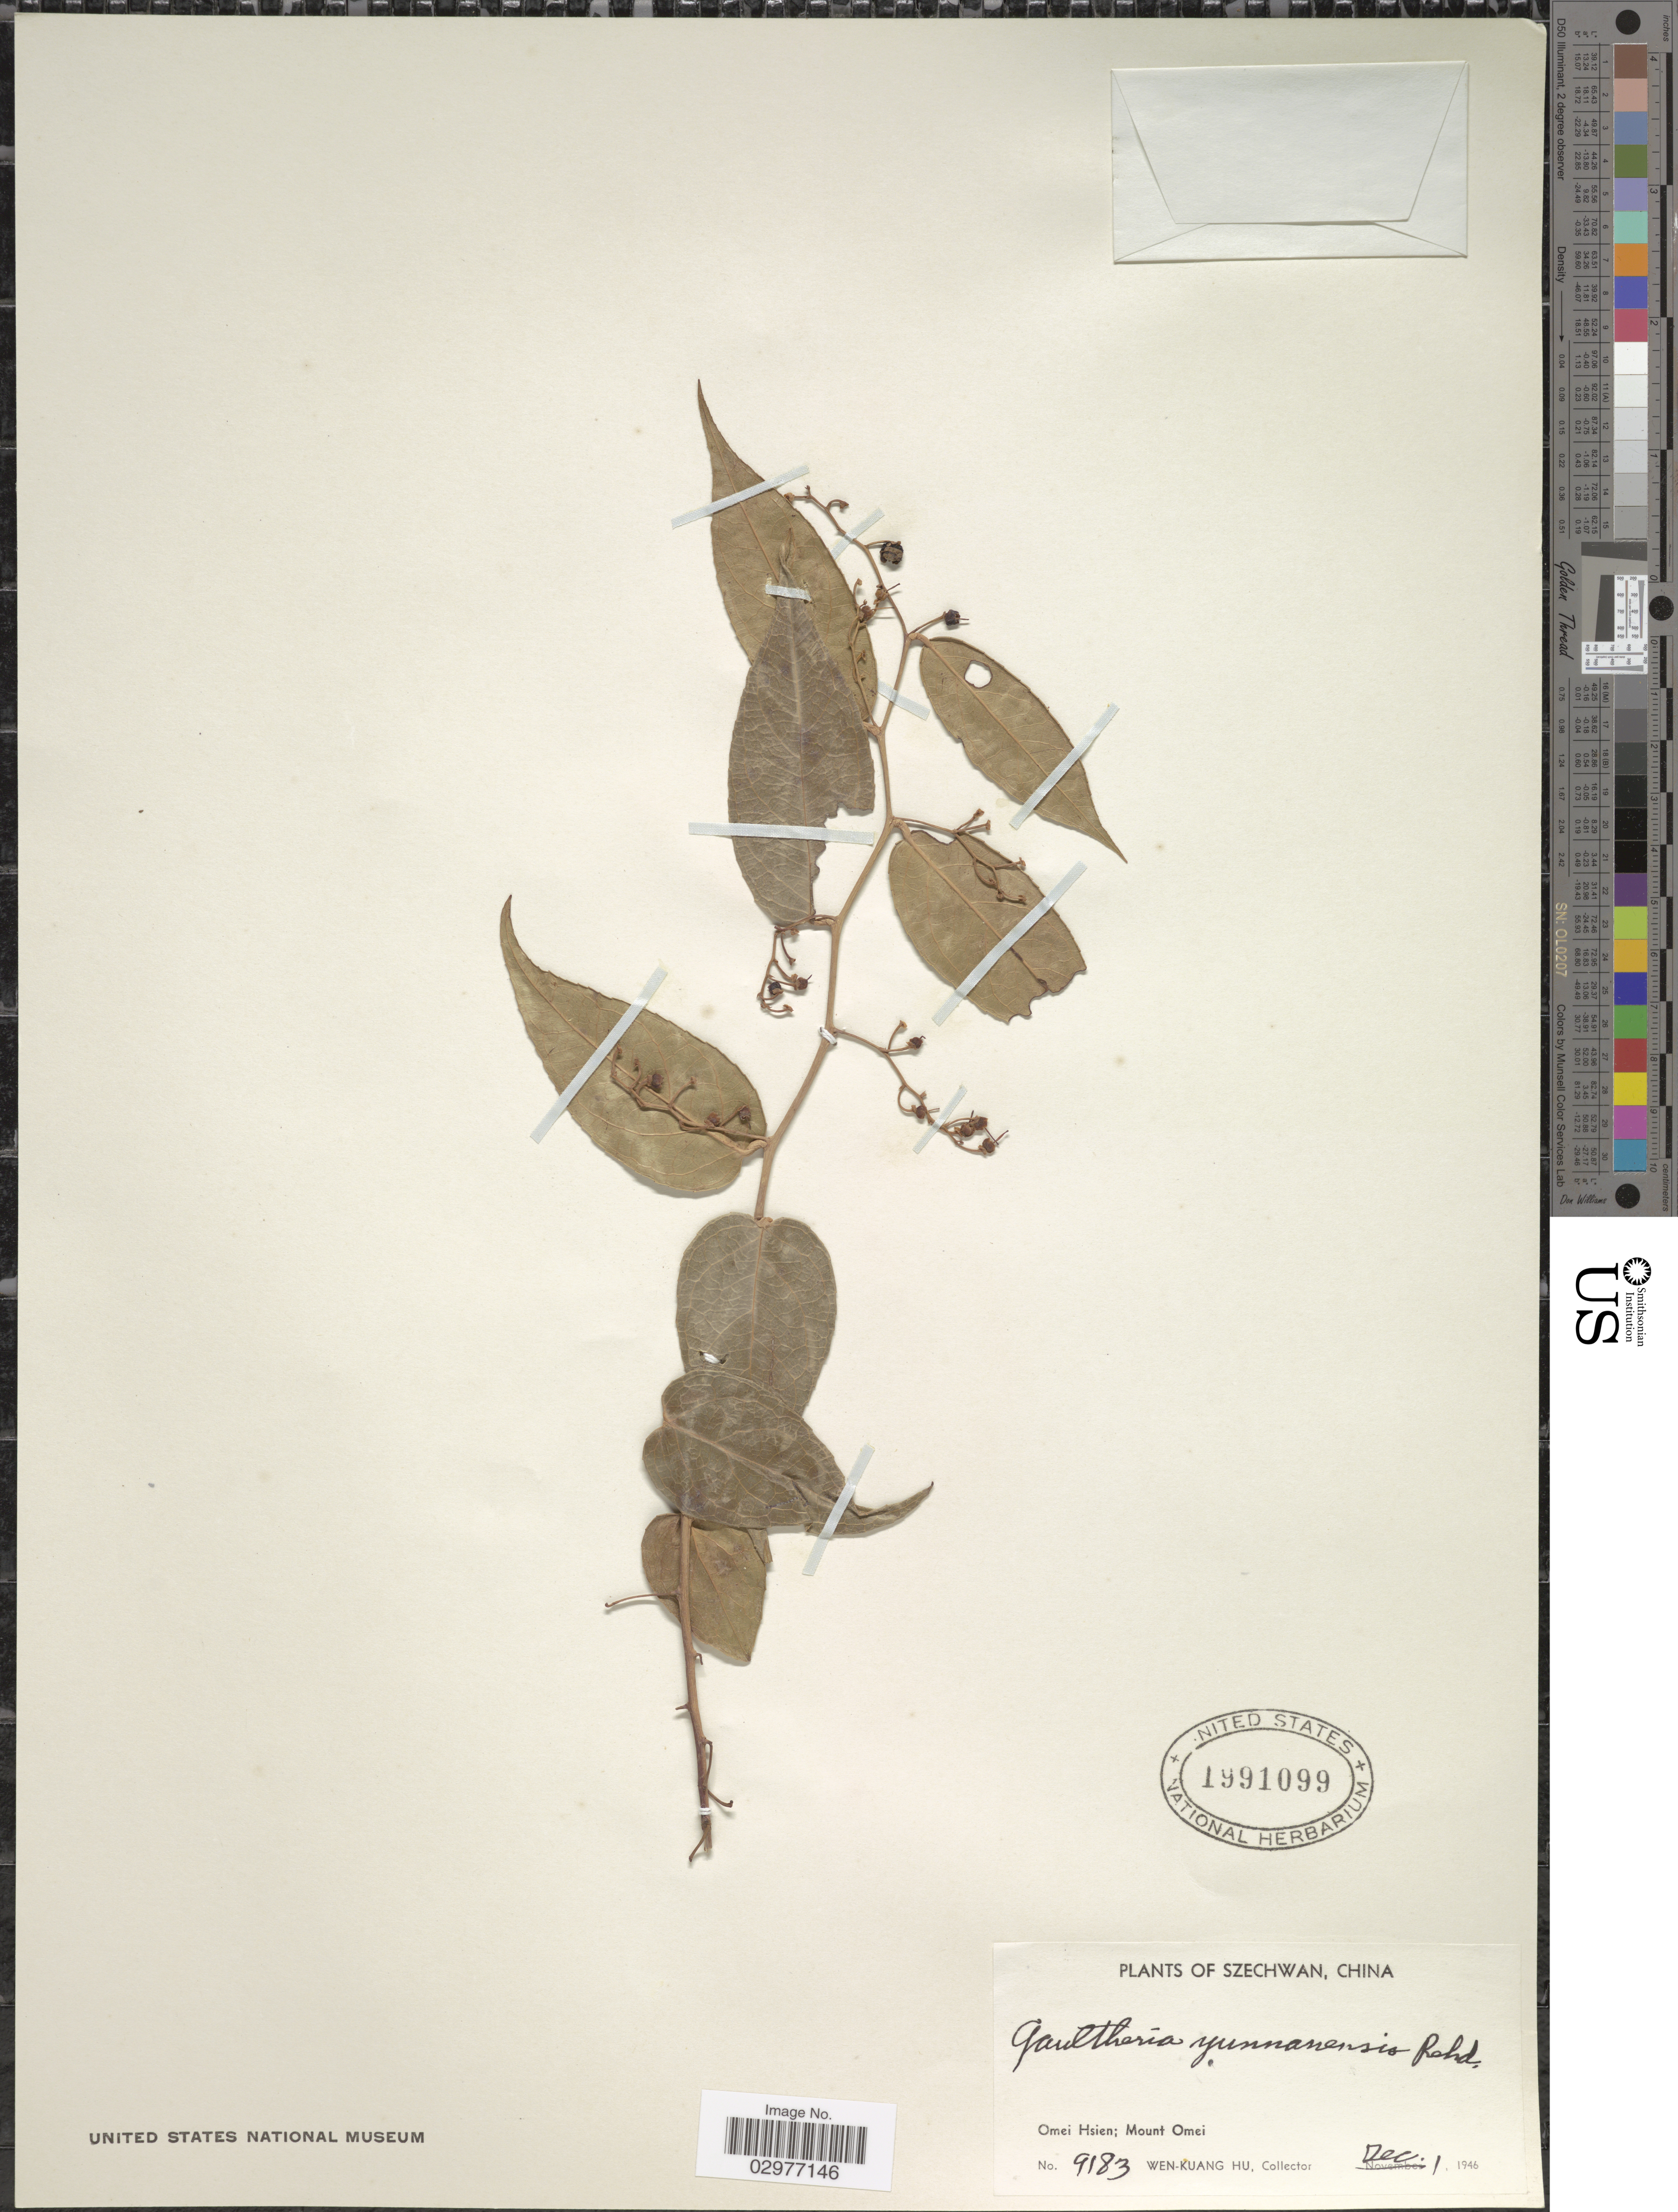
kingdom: Plantae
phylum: Tracheophyta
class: Magnoliopsida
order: Ericales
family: Ericaceae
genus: Gaultheria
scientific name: Gaultheria yunnanensis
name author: (Franch.) Rehder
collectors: W. K. Hu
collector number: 9183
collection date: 1946-12-01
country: China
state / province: Sichuan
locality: Szechwan. Omei Hsien; Mount Omei.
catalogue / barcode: US 1991099